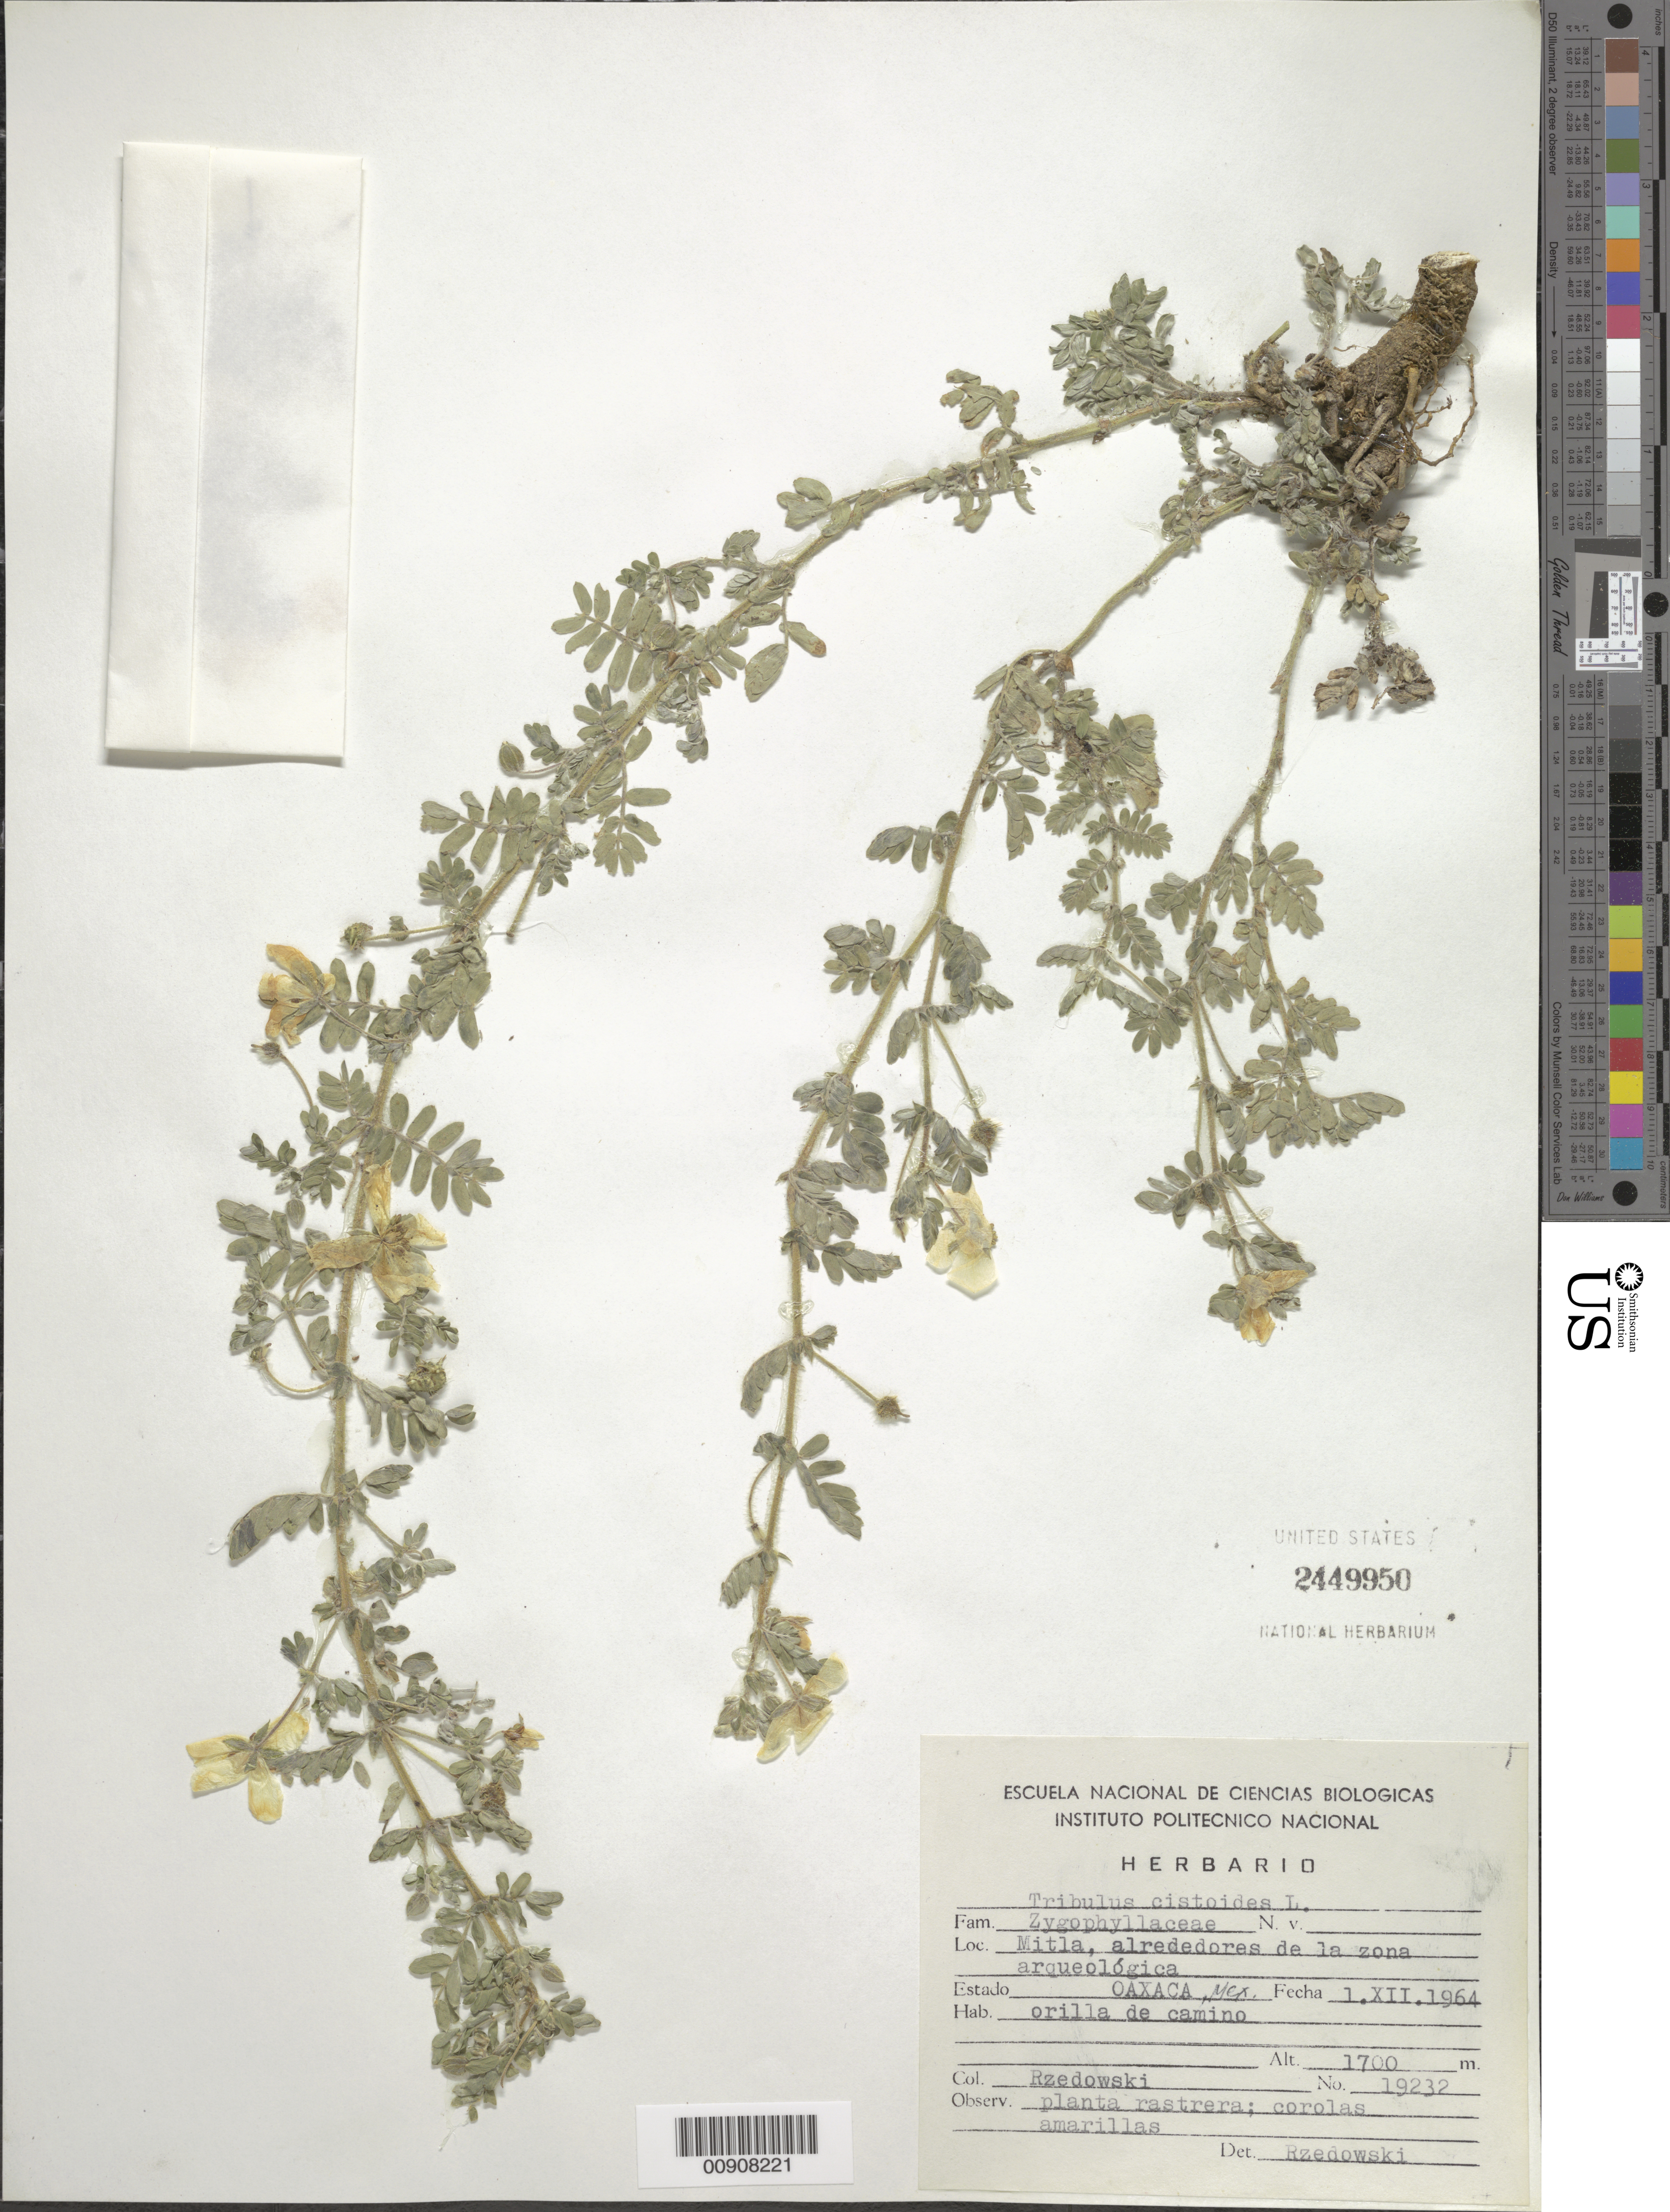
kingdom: Plantae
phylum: Tracheophyta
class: Magnoliopsida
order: Zygophyllales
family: Zygophyllaceae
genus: Tribulus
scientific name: Tribulus cistoides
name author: L.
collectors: J. Rzedowski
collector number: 19232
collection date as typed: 01 Dec 1964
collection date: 1964-12-01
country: Mexico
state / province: Oaxaca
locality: Mitla, alrededores de la zona arqueológica, Estado Oaxaca.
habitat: Orilla de camino.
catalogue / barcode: US 2449950